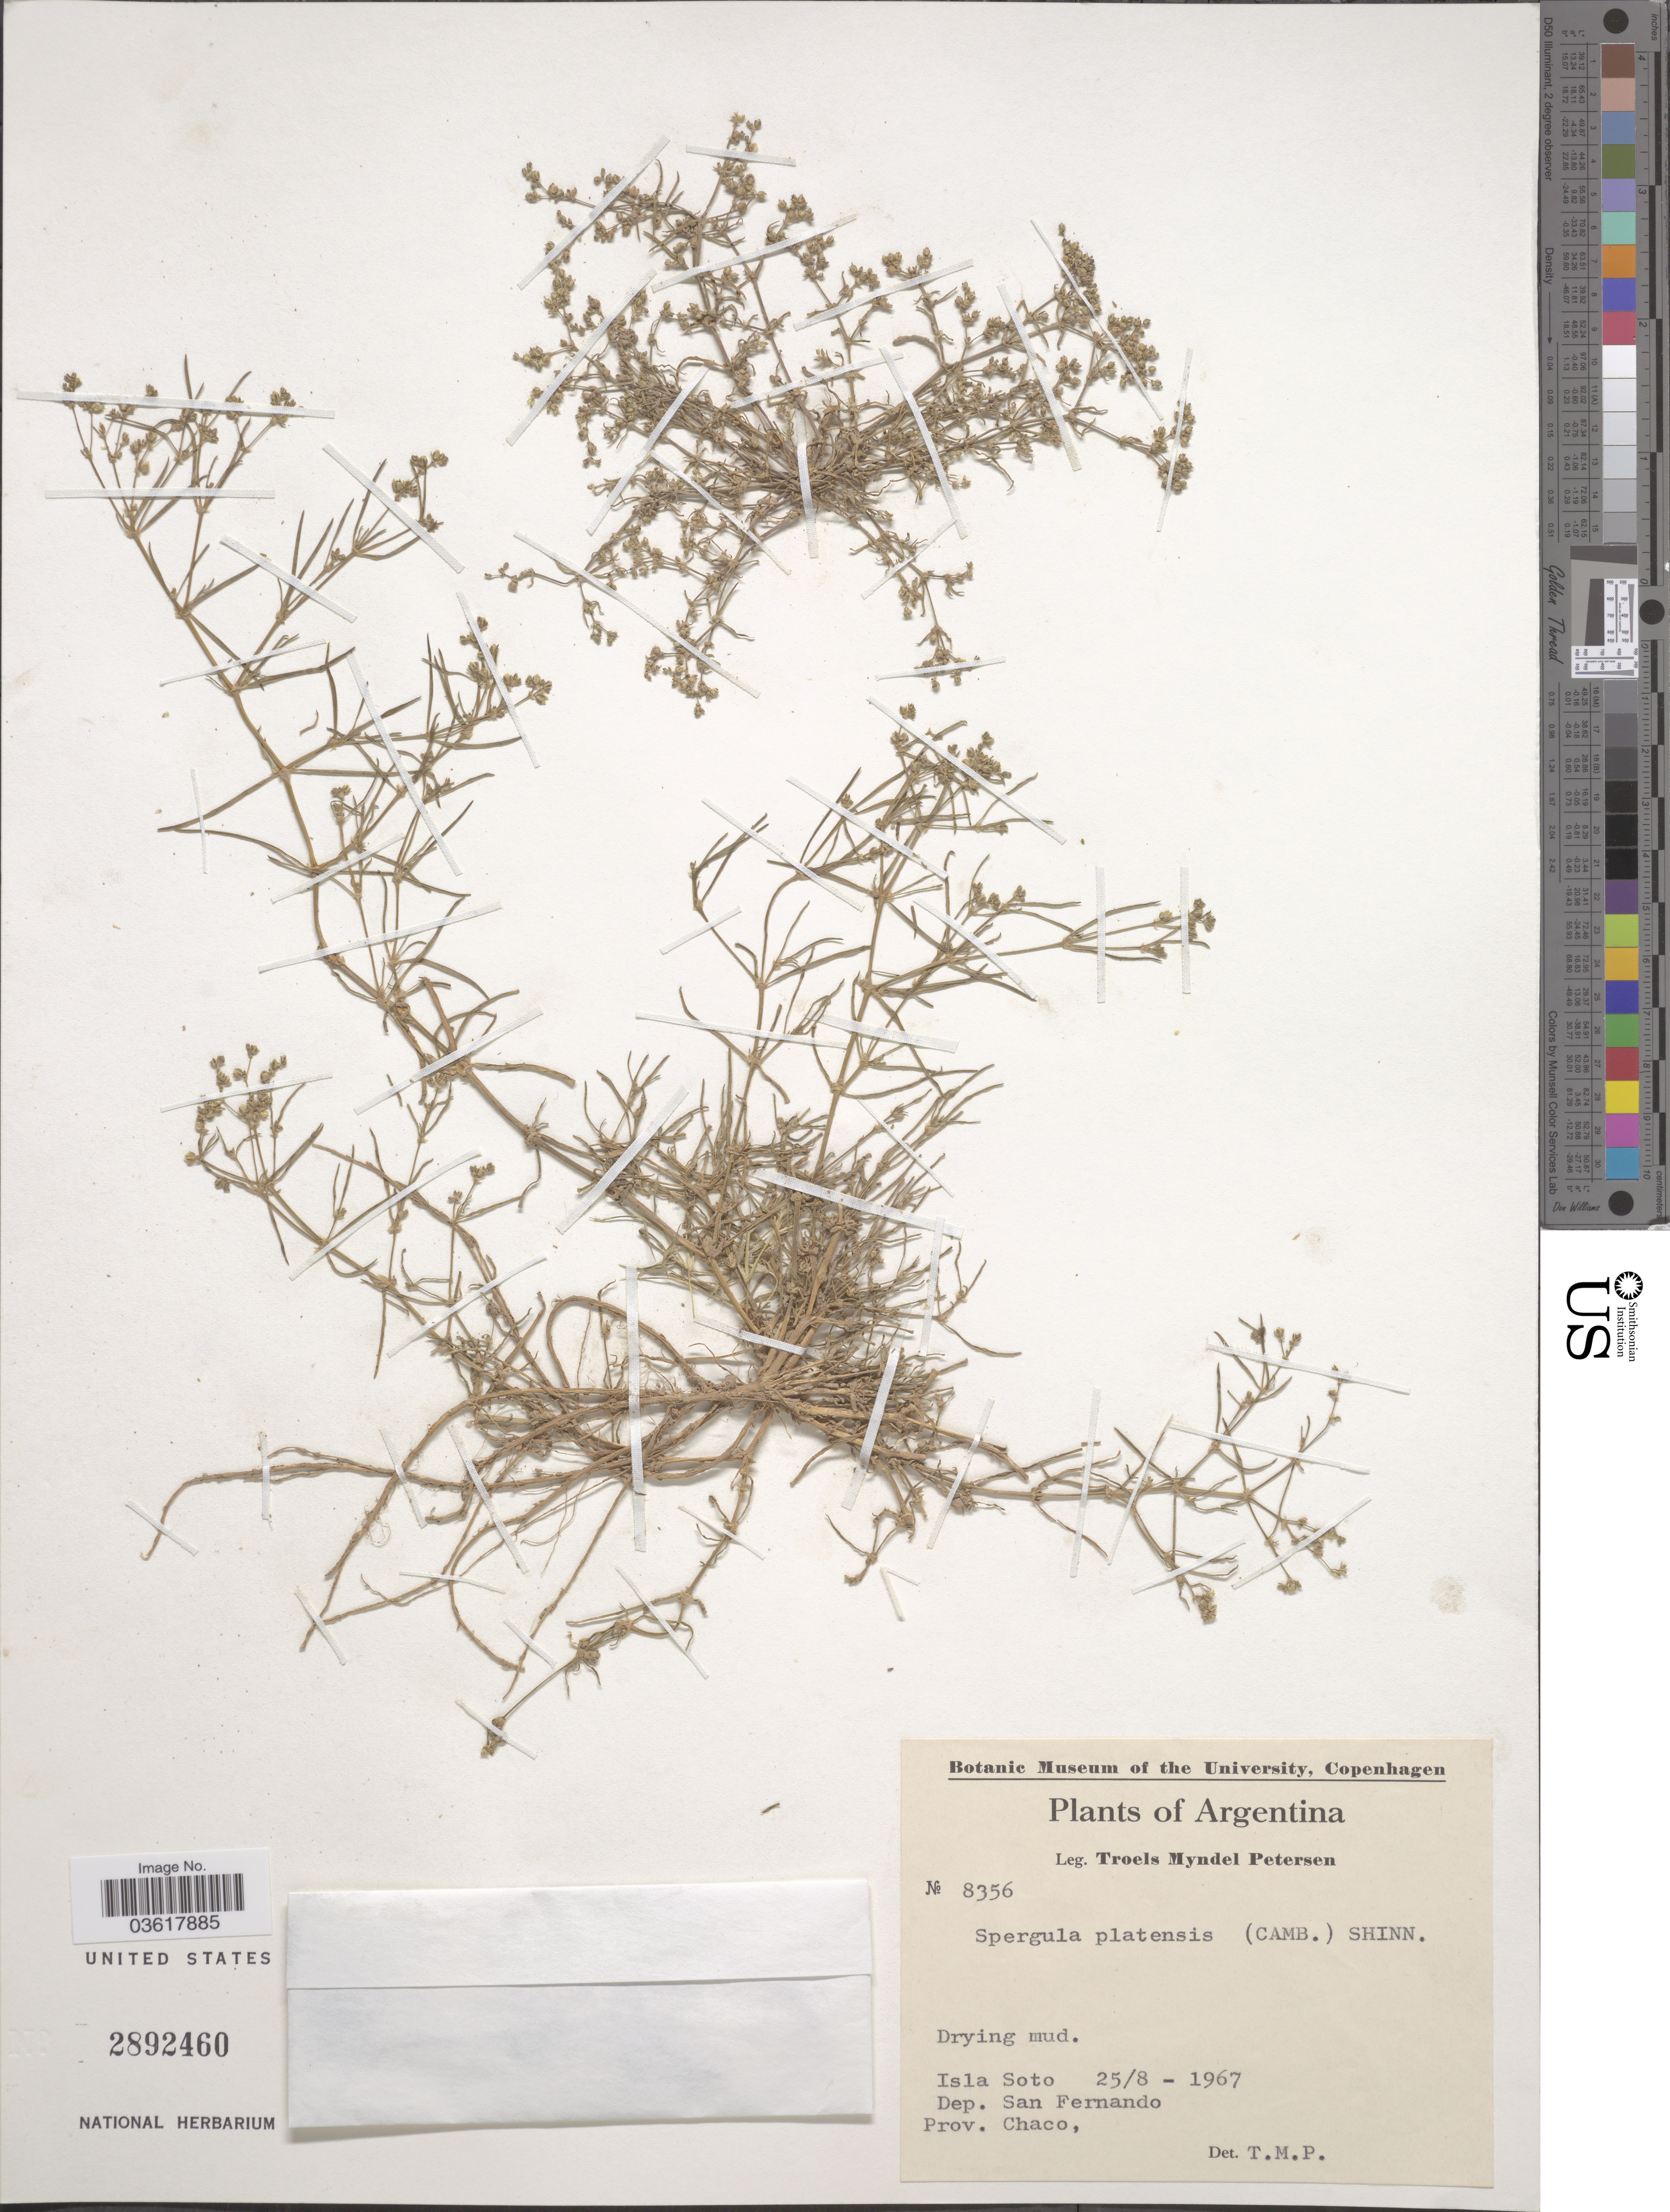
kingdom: Plantae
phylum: Tracheophyta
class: Magnoliopsida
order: Caryophyllales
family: Caryophyllaceae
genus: Spergula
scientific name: Spergula platensis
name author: (Cambess.) Shinners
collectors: T. M. Petersen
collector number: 8356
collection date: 1967-08-25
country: Argentina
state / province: Chaco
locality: Isla Soto. Dep. San Fernando.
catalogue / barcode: US 2892460